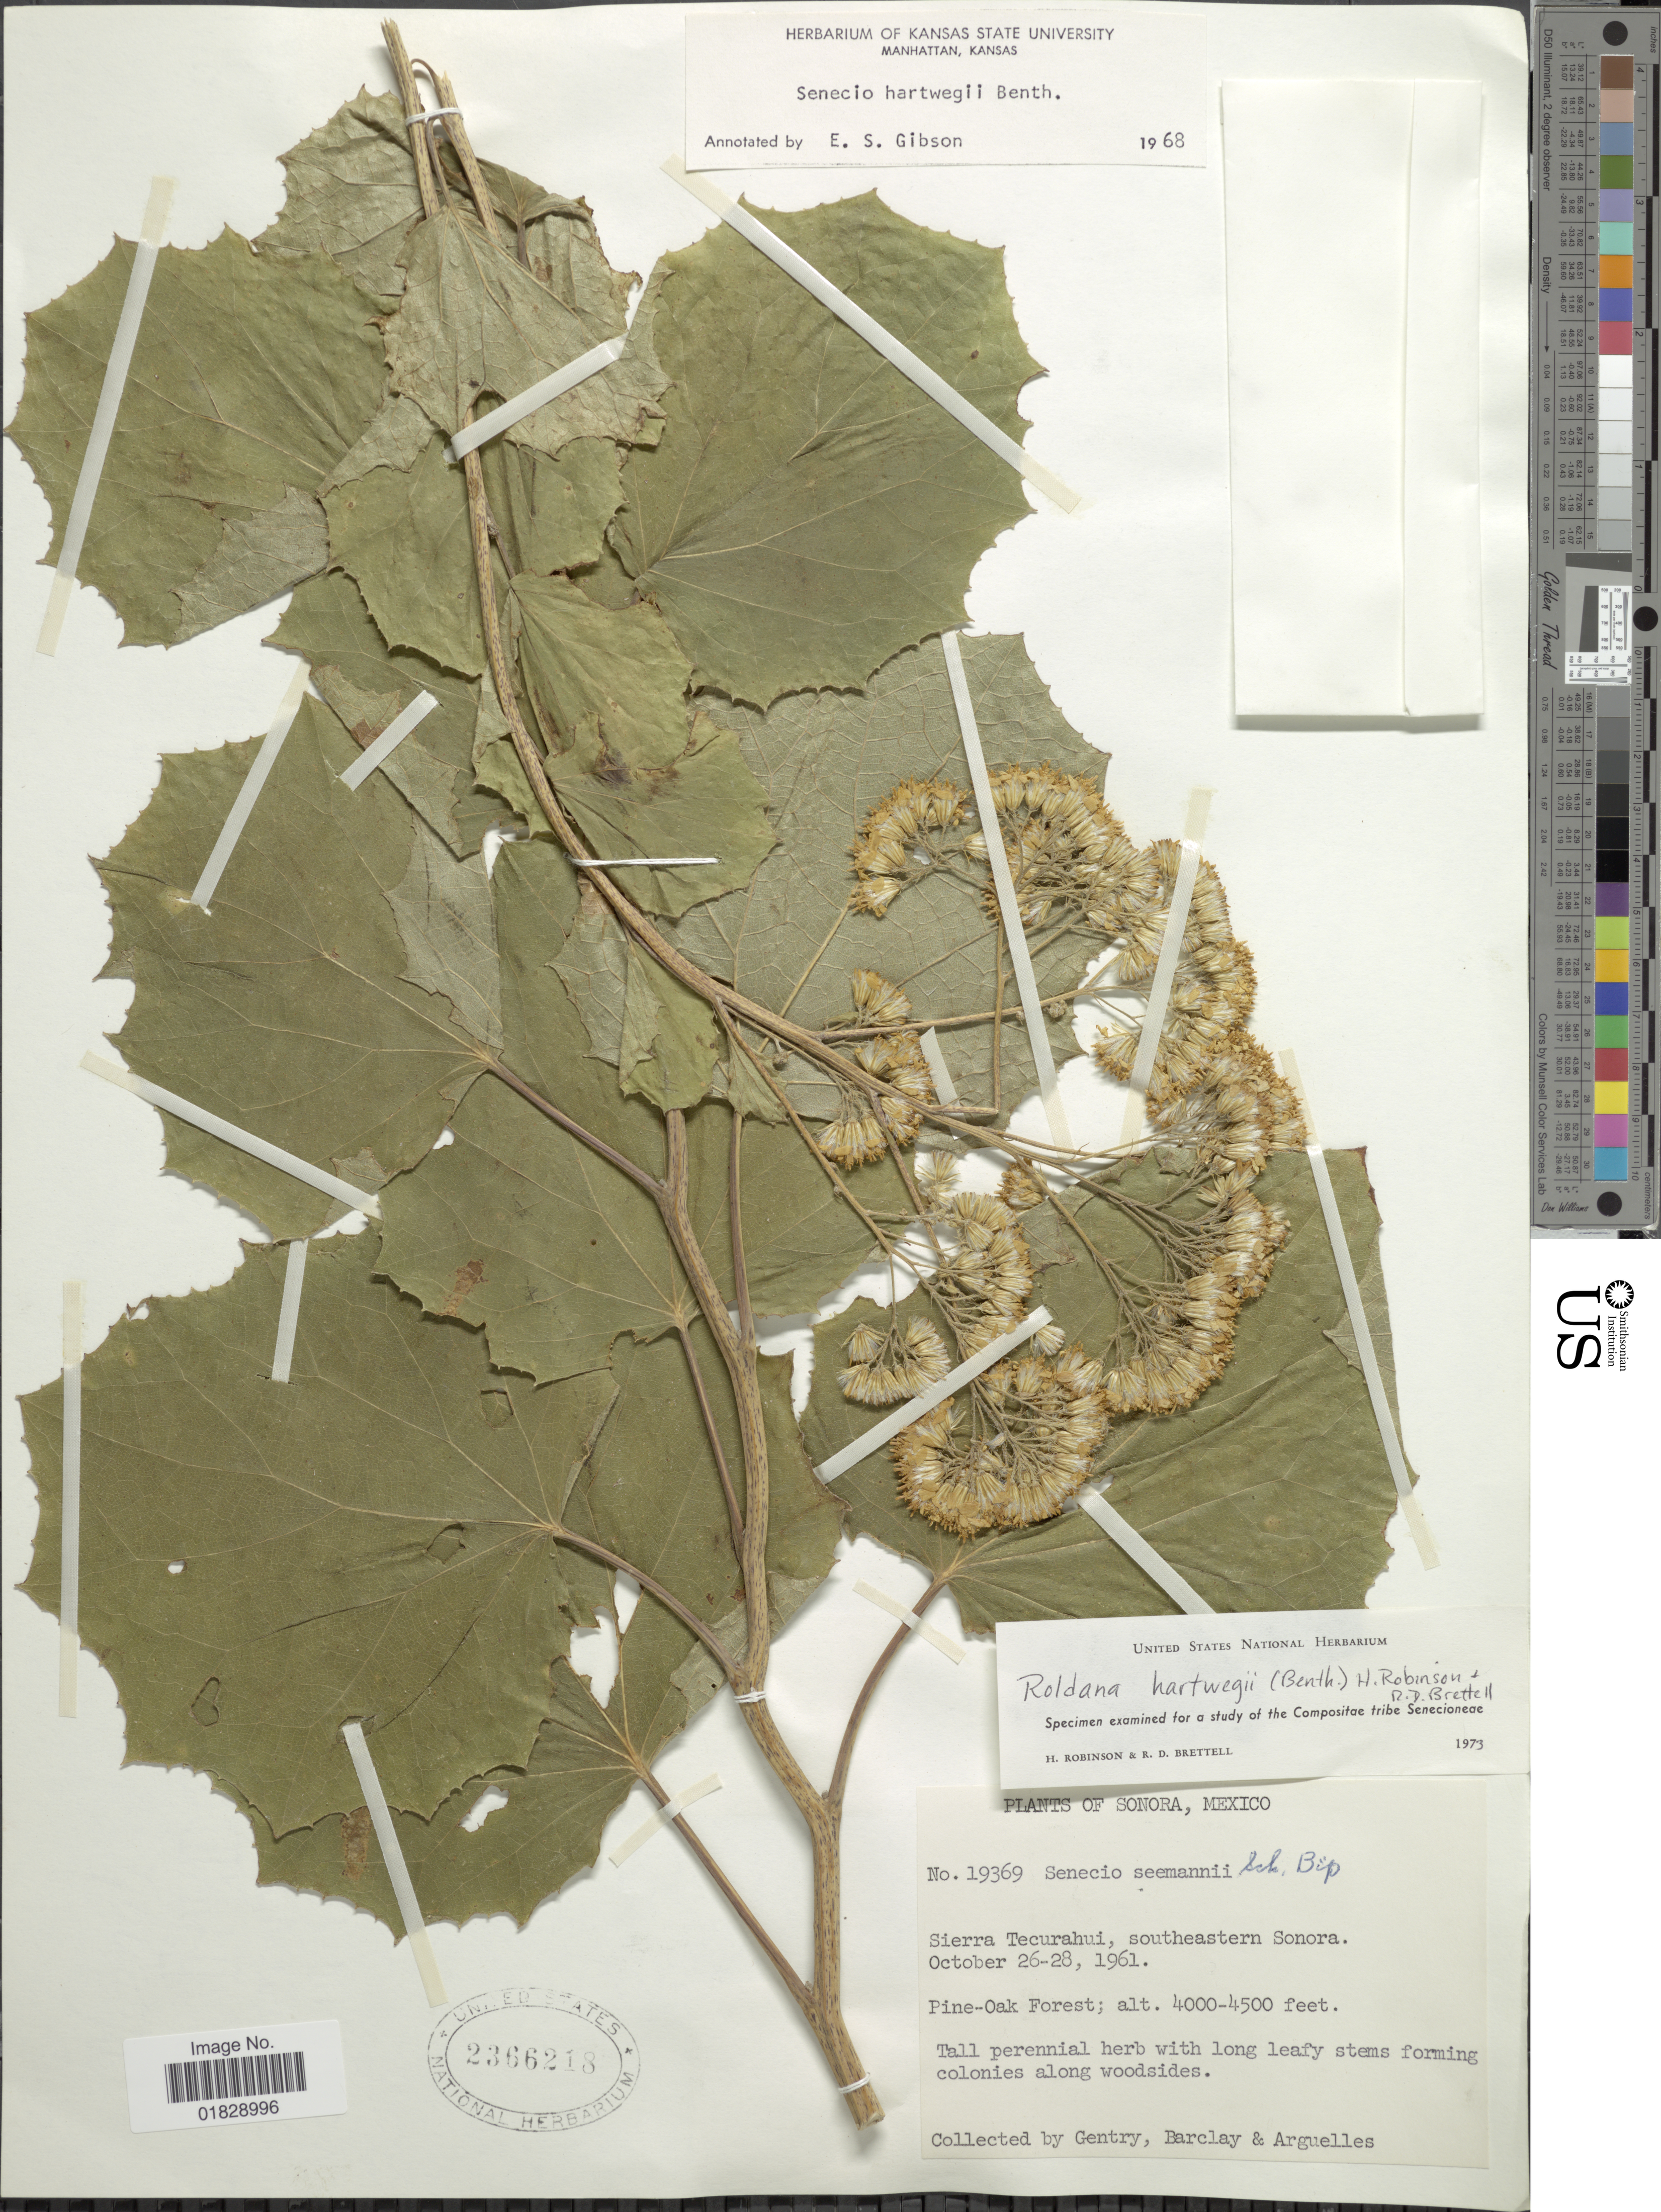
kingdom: Plantae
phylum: Tracheophyta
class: Magnoliopsida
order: Asterales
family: Asteraceae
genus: Roldana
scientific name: Roldana hartwegii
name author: (Benth.) H. Rob. & Brettell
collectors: Gentry, --, -- Barclay & Arguelles, --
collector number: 19369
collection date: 1961-10-26/1961-10-28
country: Mexico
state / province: Sonora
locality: Sierra Tecurahui, southeastern Sonora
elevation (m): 1219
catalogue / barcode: US 2366218